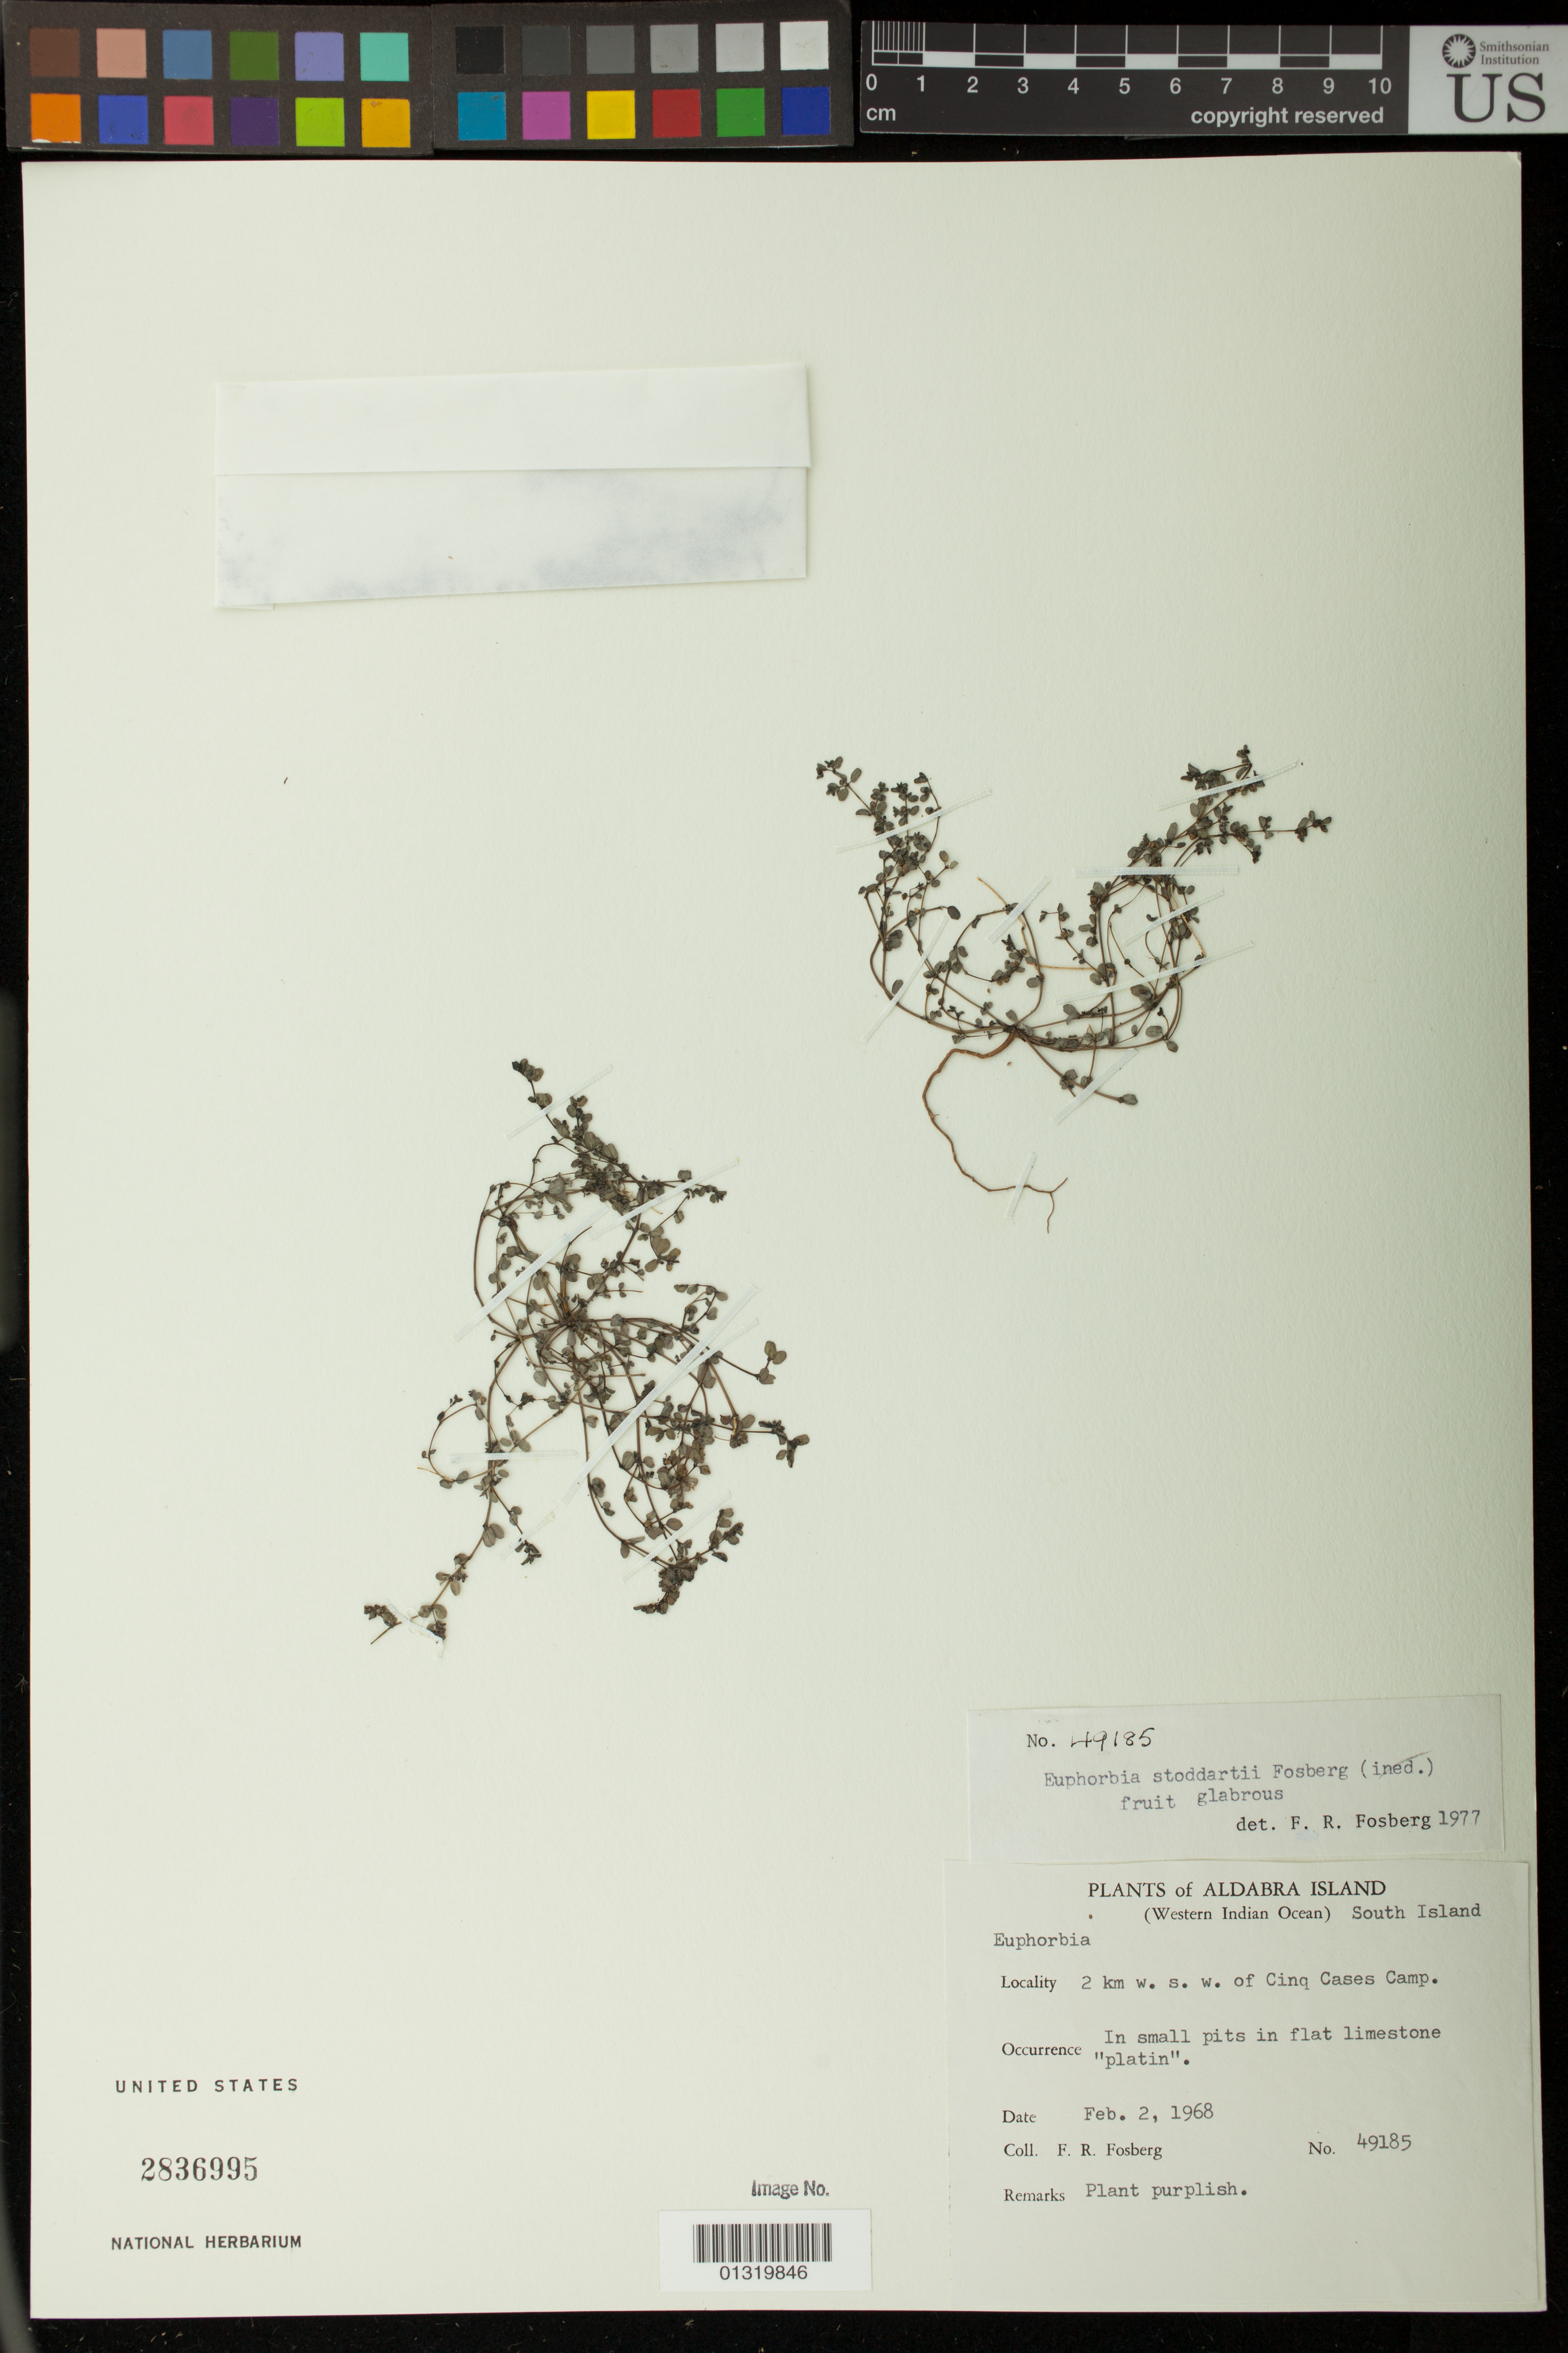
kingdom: Plantae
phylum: Tracheophyta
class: Magnoliopsida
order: Malpighiales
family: Euphorbiaceae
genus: Euphorbia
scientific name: Euphorbia stoddartii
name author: Fosberg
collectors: F. R. Fosberg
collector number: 49185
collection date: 1968-02-02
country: Seychelles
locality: South Island; 2 km w.s.w. of Cinq Cases Camp.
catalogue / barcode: US 2836995